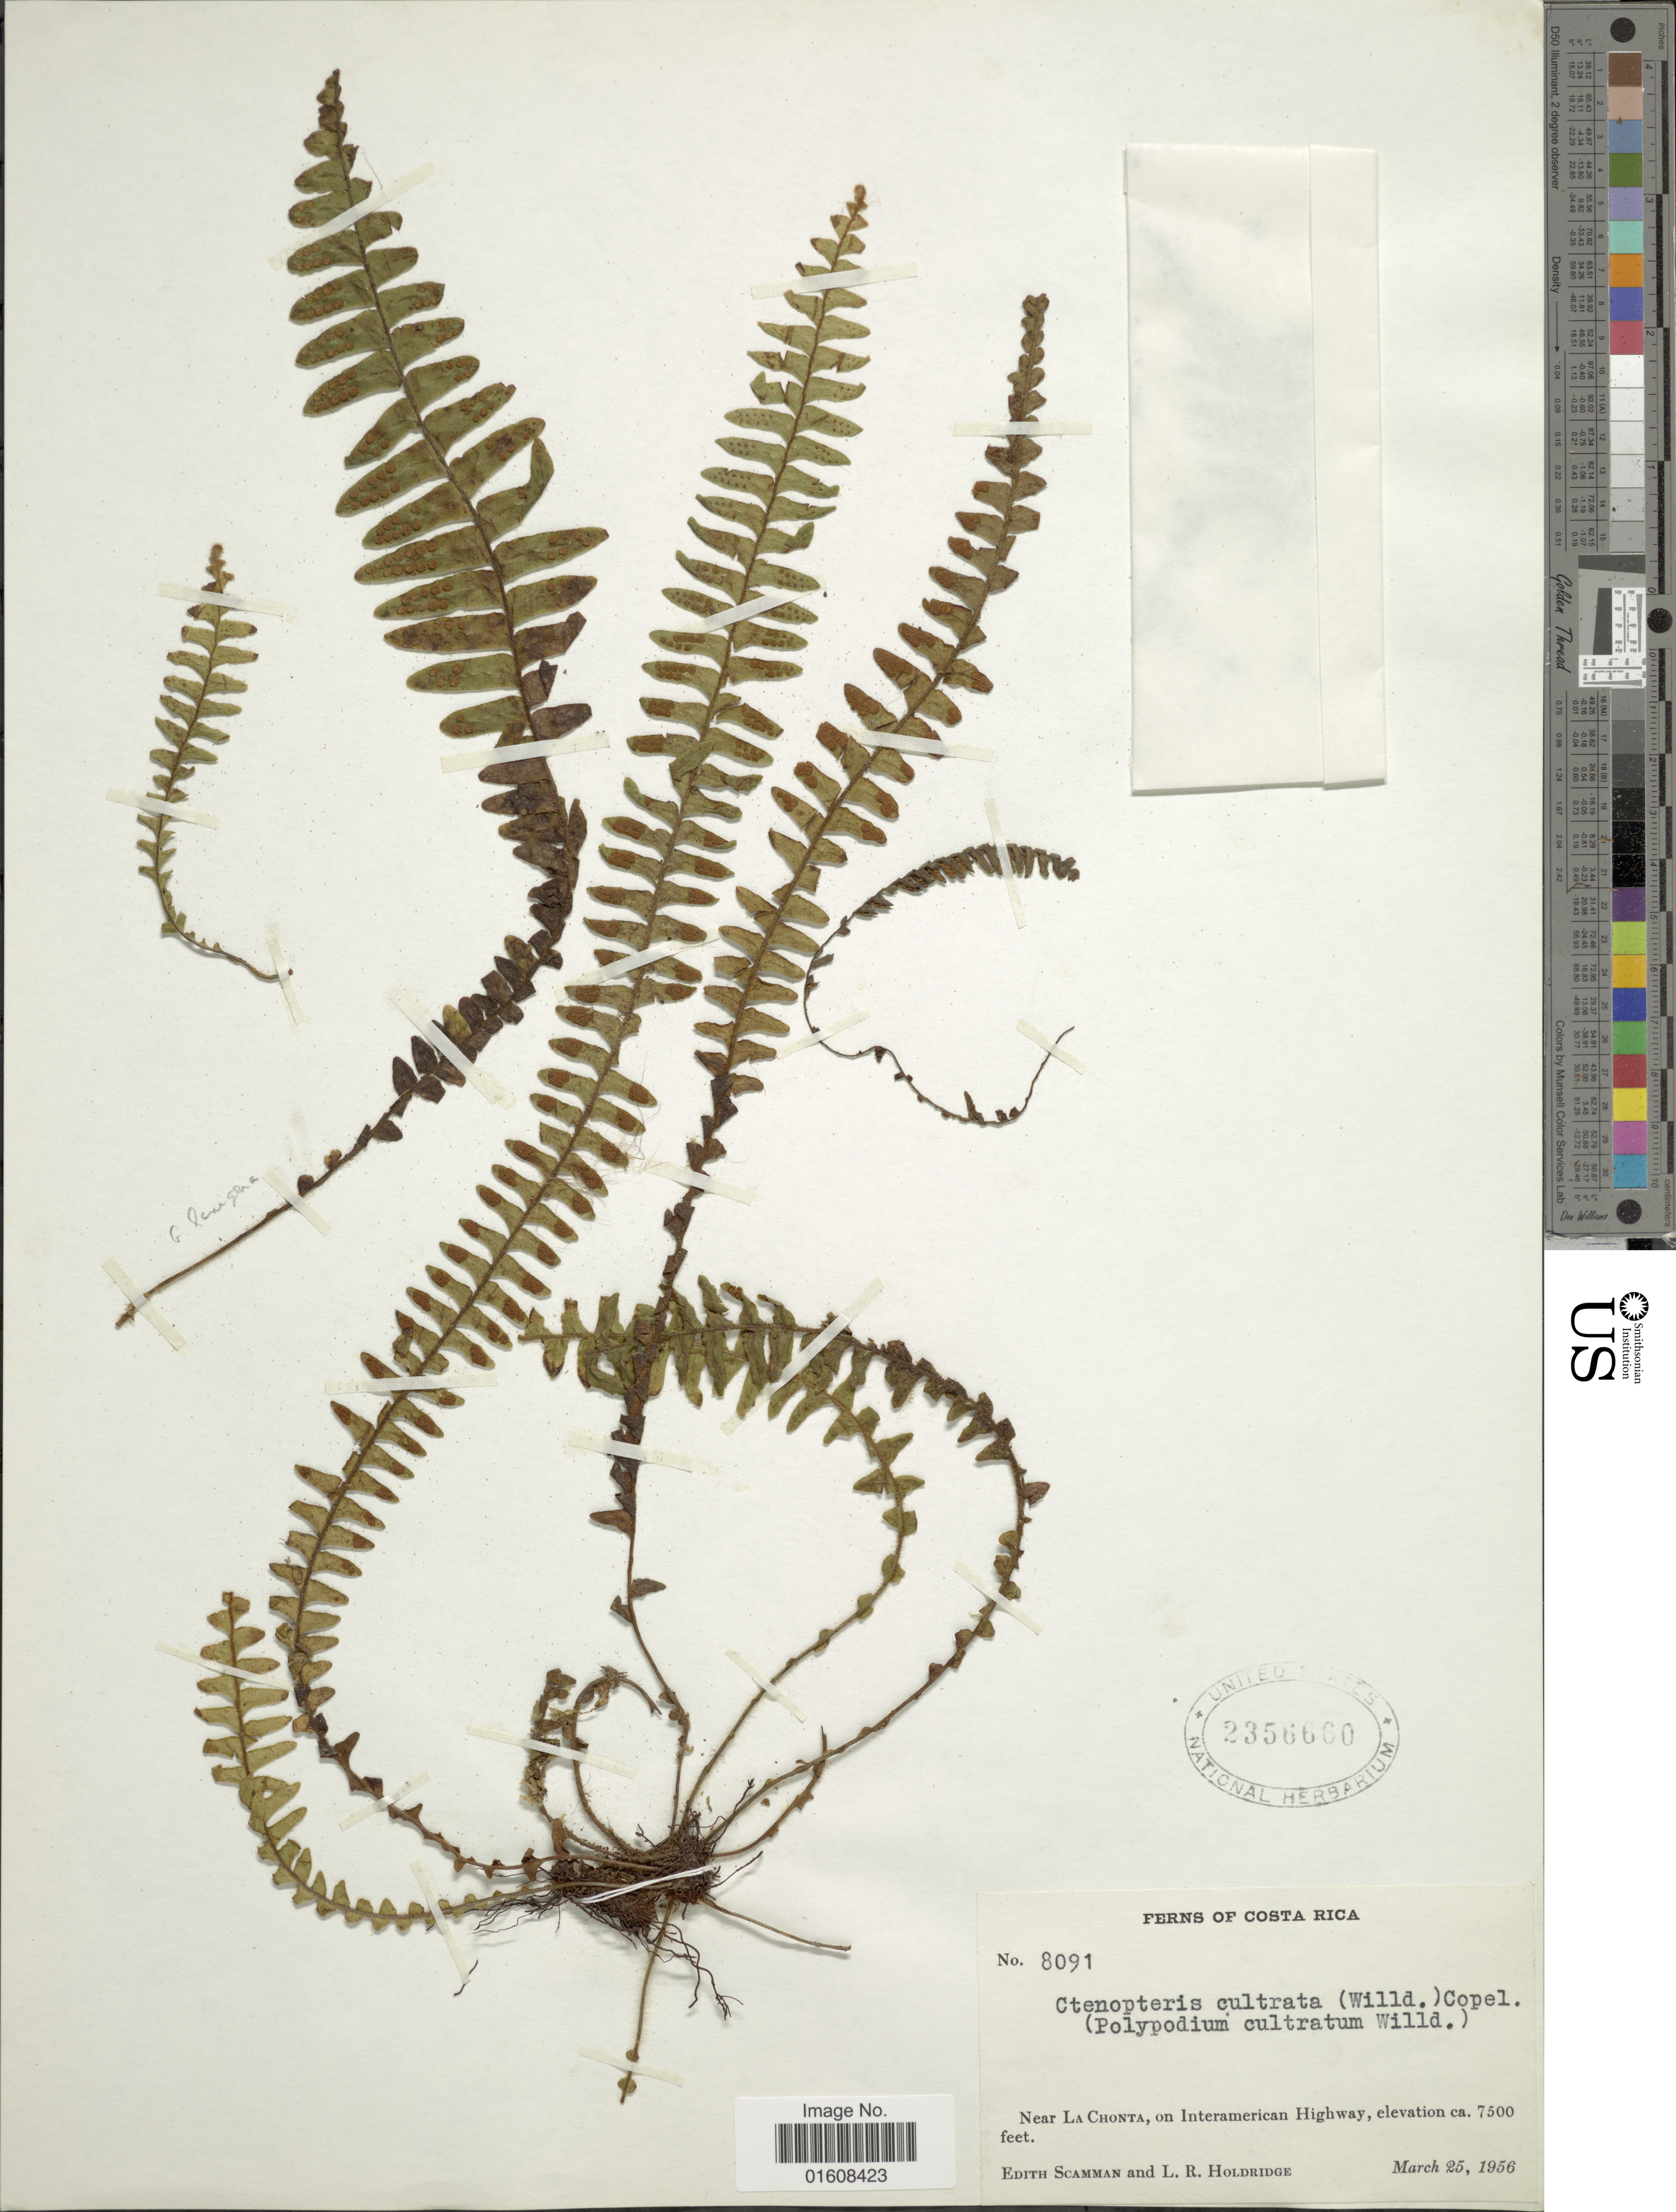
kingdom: Plantae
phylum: Tracheophyta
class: Polypodiopsida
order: Polypodiales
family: Polypodiaceae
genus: Alansmia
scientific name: Alansmia lanigera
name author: (Desv.) Moguel & M. Kessler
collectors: E. Scamman & L. Holdridge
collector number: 8091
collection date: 1956-03-25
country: Costa Rica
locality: Near la Chonta, on Interamerican Highway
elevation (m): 2286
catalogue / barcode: US 2356660